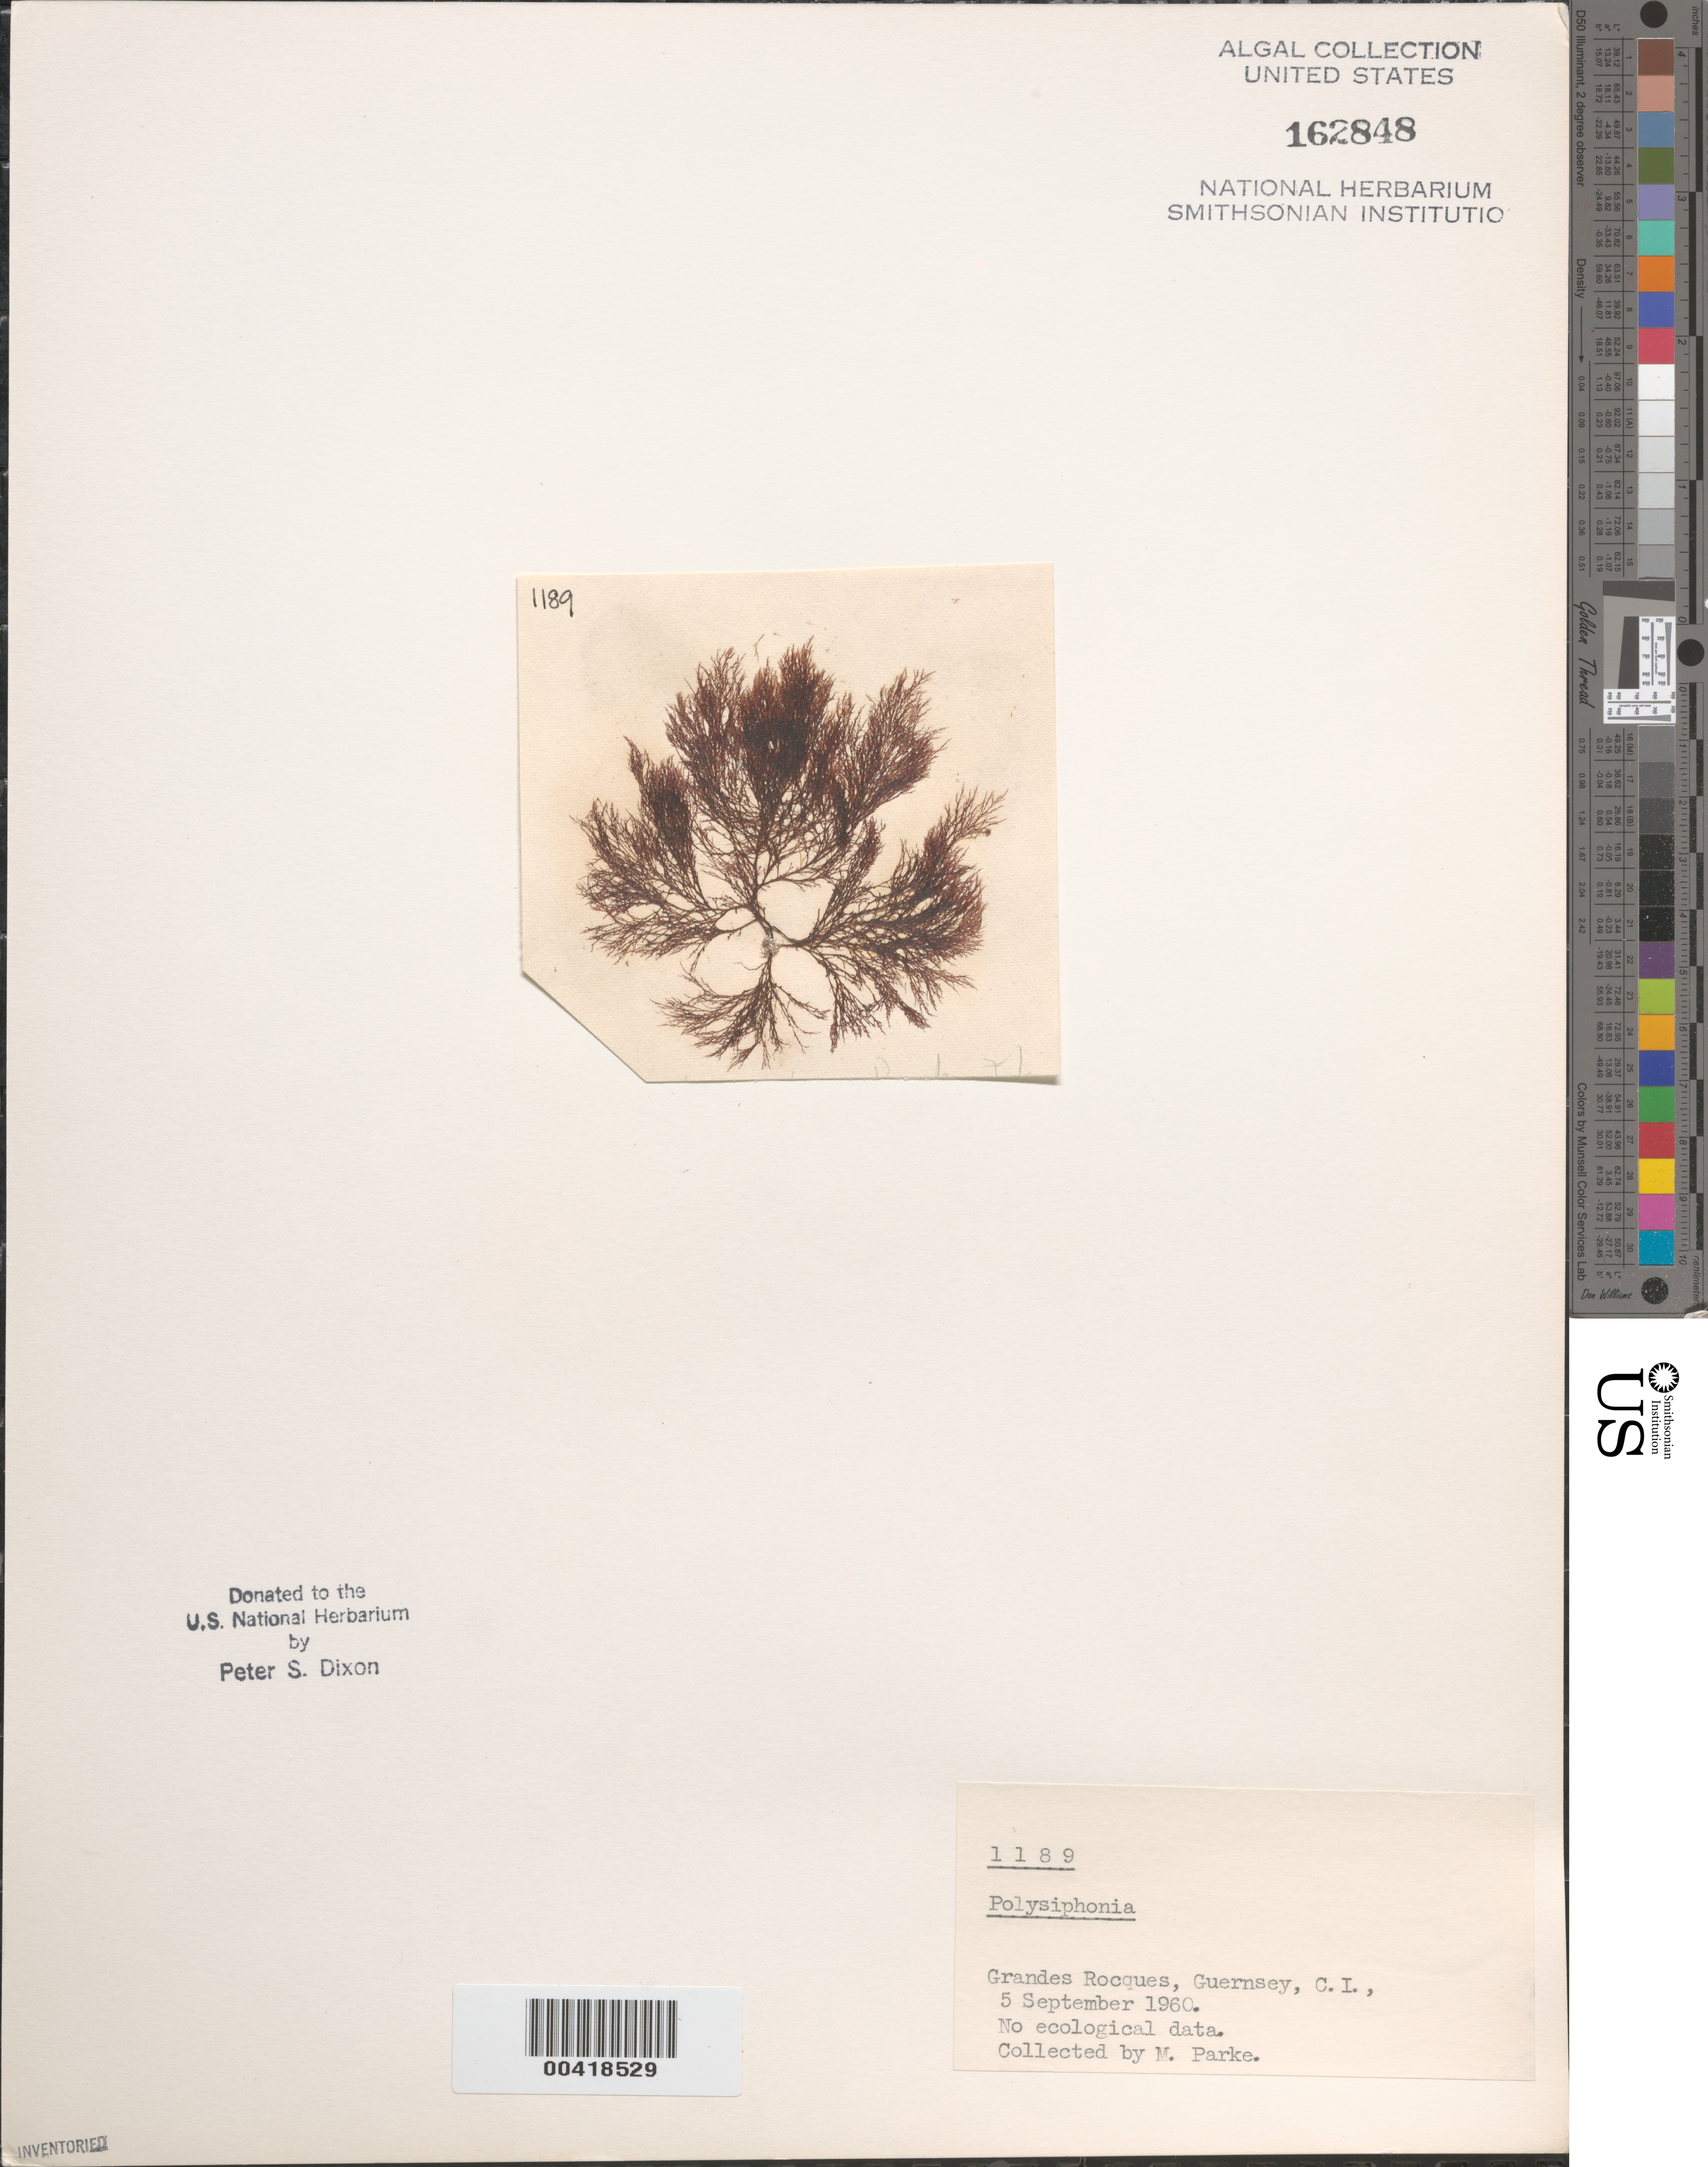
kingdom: Plantae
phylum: Rhodophyta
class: Florideophyceae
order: Ceramiales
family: Rhodomelaceae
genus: Polysiphonia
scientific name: Polysiphonia sp.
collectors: M. Parke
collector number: PSD 1189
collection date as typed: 05 Sep 1960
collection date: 1960-09-05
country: United Kingdom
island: Guernsey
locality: Grandes Rocques. Bailiwick of Guernsey.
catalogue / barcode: US 162848